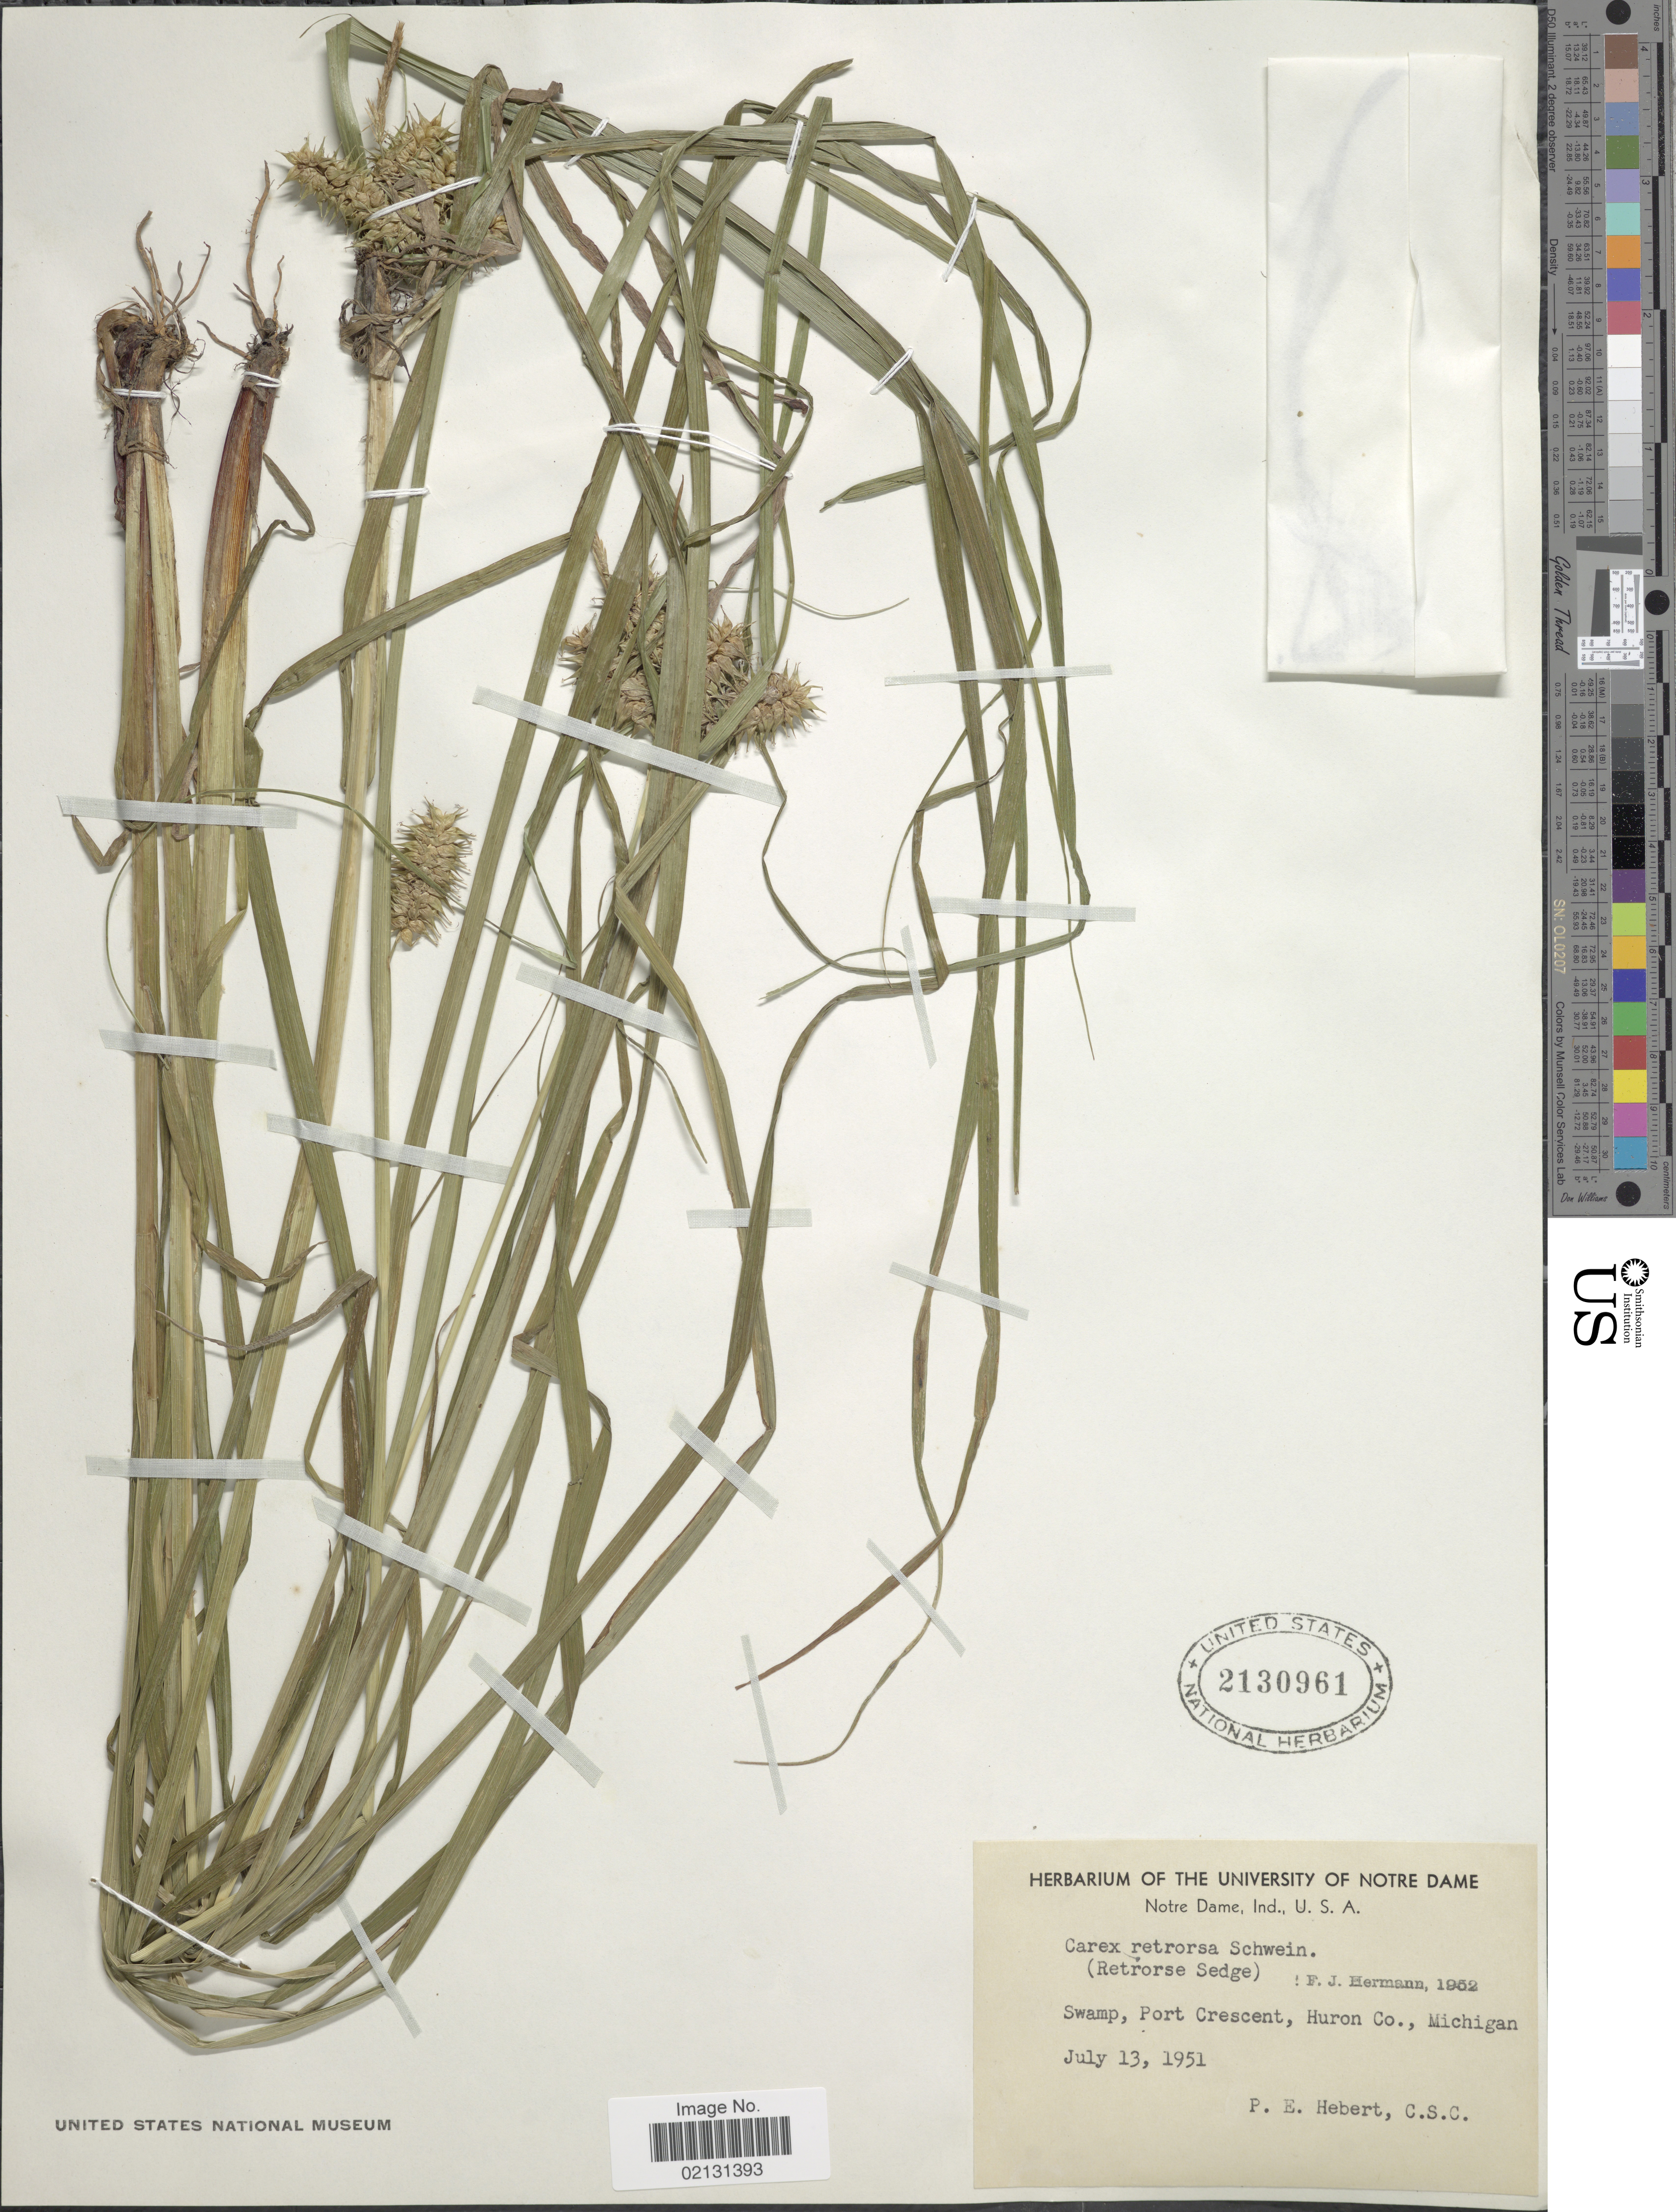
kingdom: Plantae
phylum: Tracheophyta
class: Liliopsida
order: Poales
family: Cyperaceae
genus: Carex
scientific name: Carex retrorsa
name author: Schwein.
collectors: P. Hebert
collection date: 1951-07-13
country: United States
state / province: Michigan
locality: Swamp, Port Crescent, Huron Co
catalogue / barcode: US 2130961